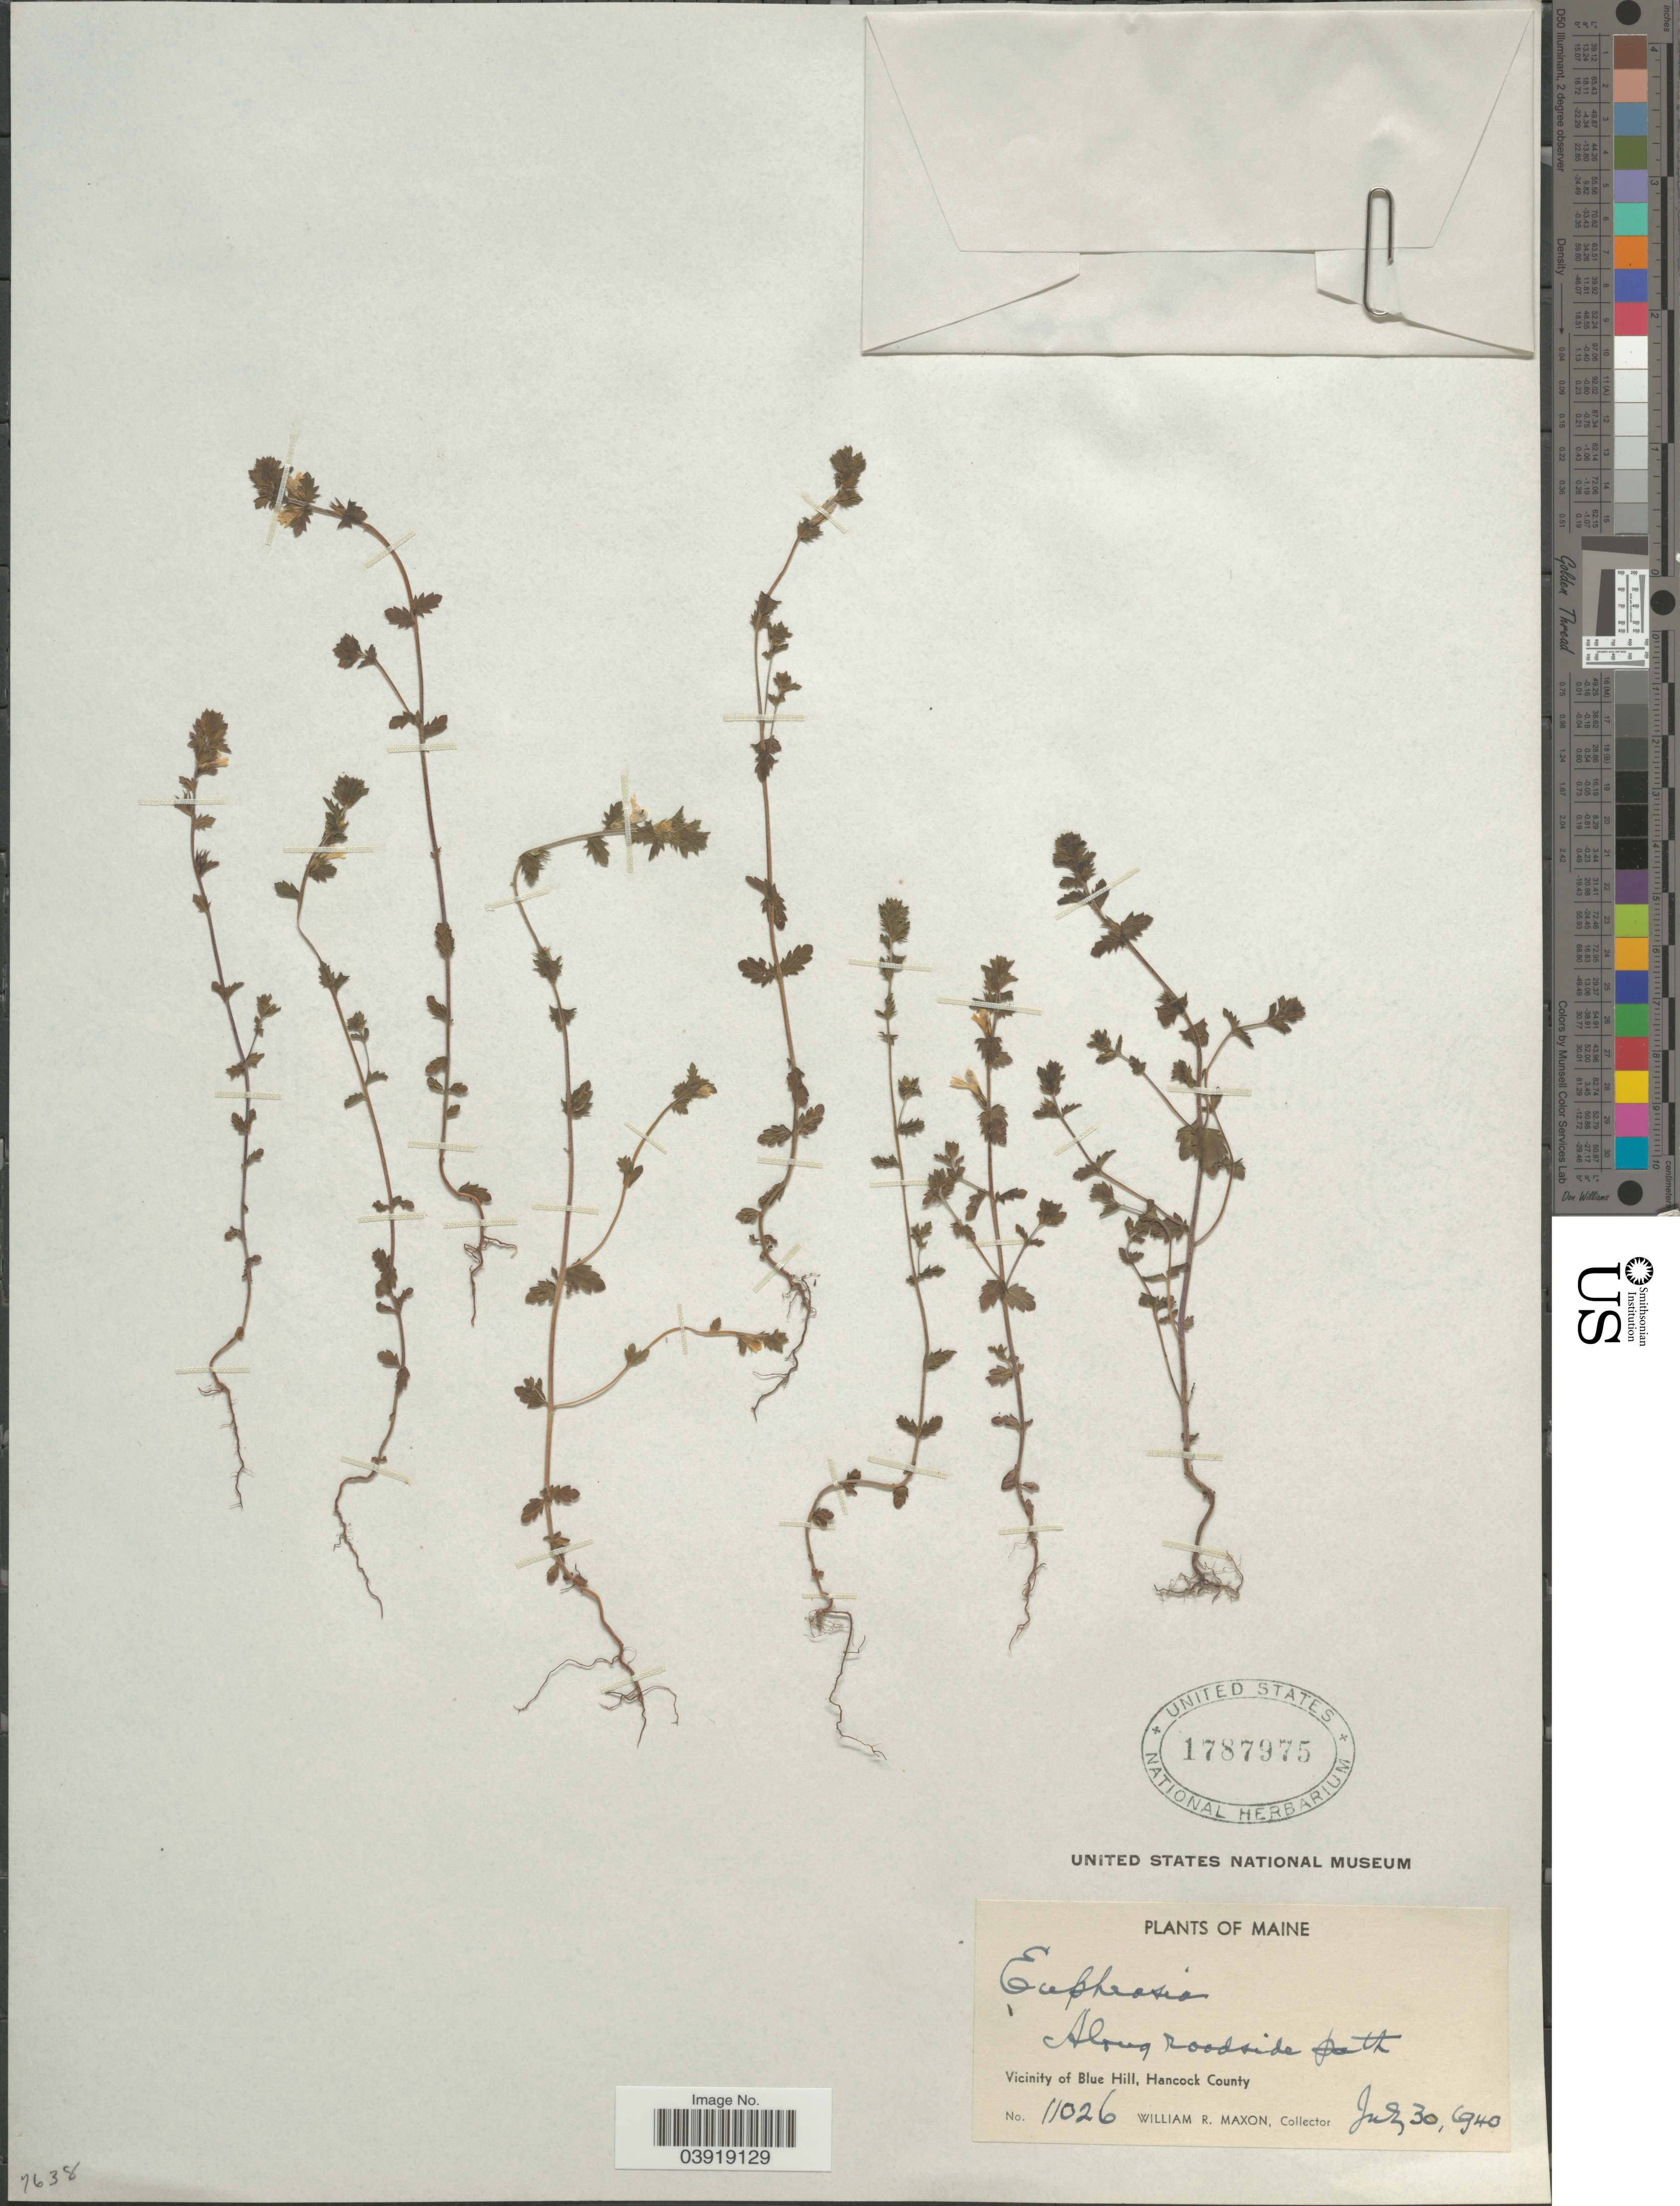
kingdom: Plantae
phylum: Tracheophyta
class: Magnoliopsida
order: Lamiales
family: Orobanchaceae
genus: Euphrasia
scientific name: Euphrasia sp.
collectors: W. R. Maxon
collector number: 11026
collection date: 1940-07-30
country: United States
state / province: Maine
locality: Along roadside path. Vicinity of Blue Hill, Hancock County.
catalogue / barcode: US 1787975